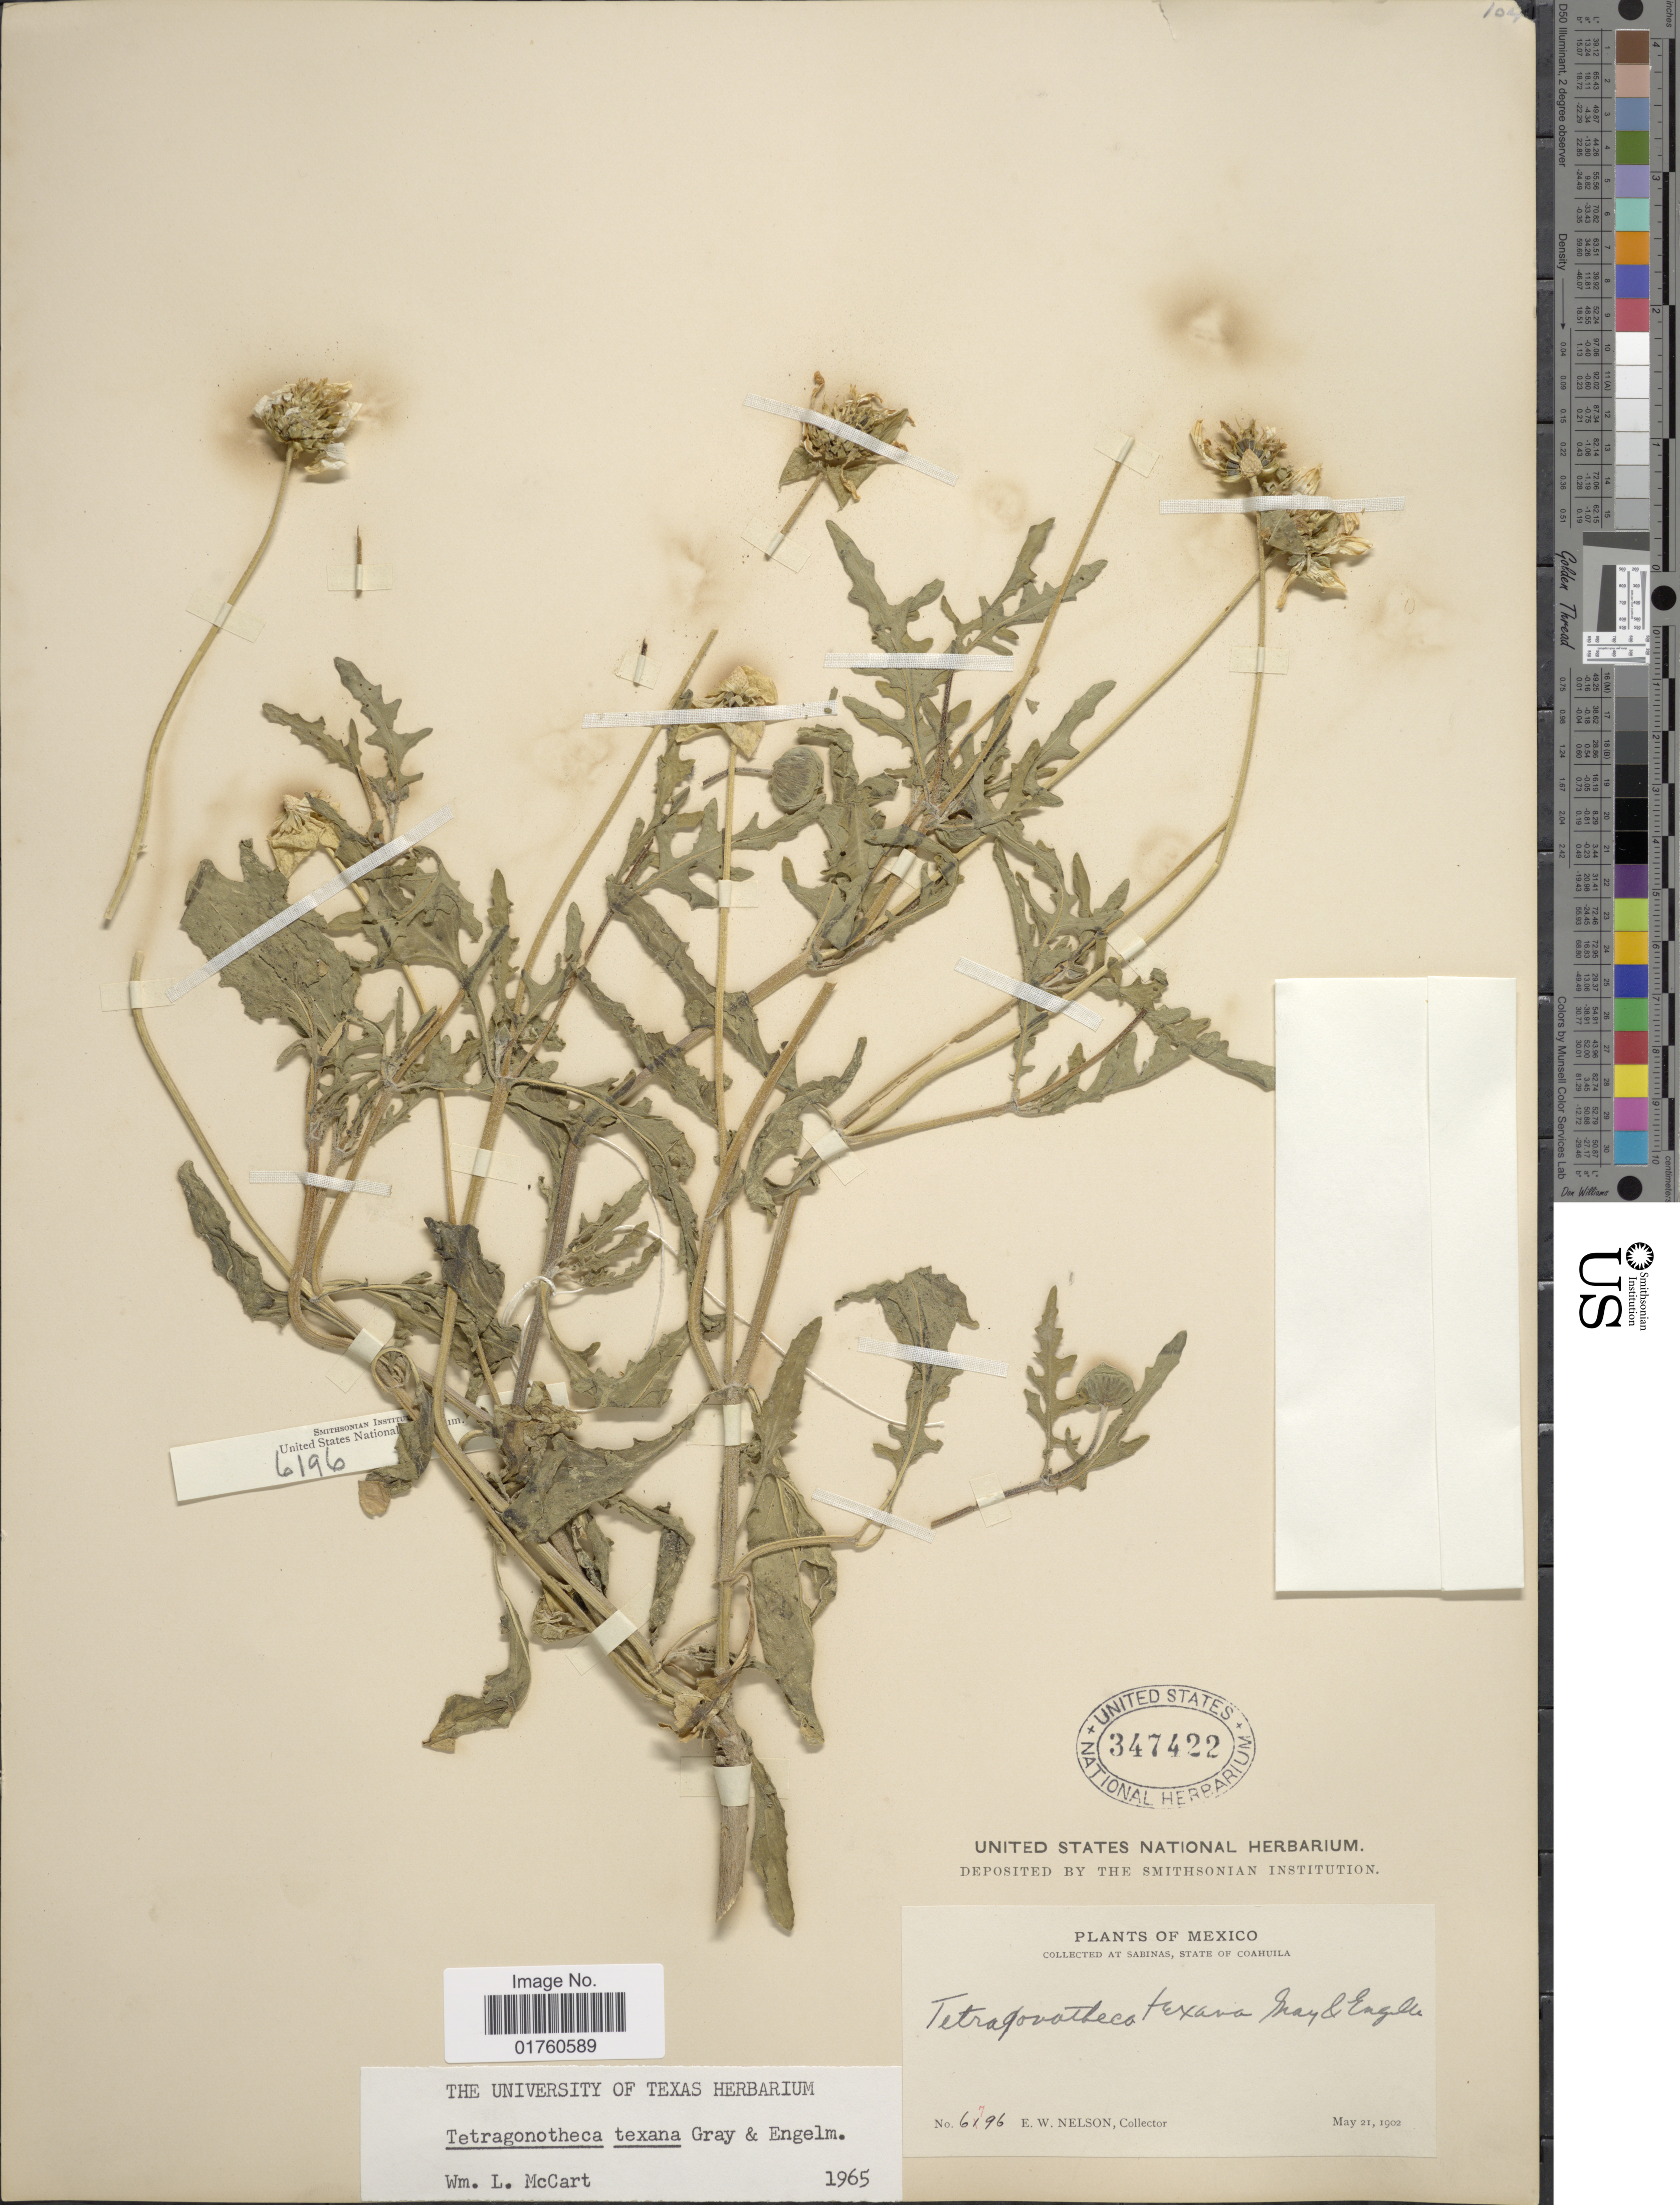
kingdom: Plantae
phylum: Tracheophyta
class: Magnoliopsida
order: Asterales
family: Asteraceae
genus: Tetragonotheca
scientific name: Tetragonotheca texana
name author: A. Gray & Engelm.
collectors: E. W. Nelson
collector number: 6796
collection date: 1902-05-21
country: Mexico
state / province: Coahuila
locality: At Sabinas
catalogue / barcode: US 347422